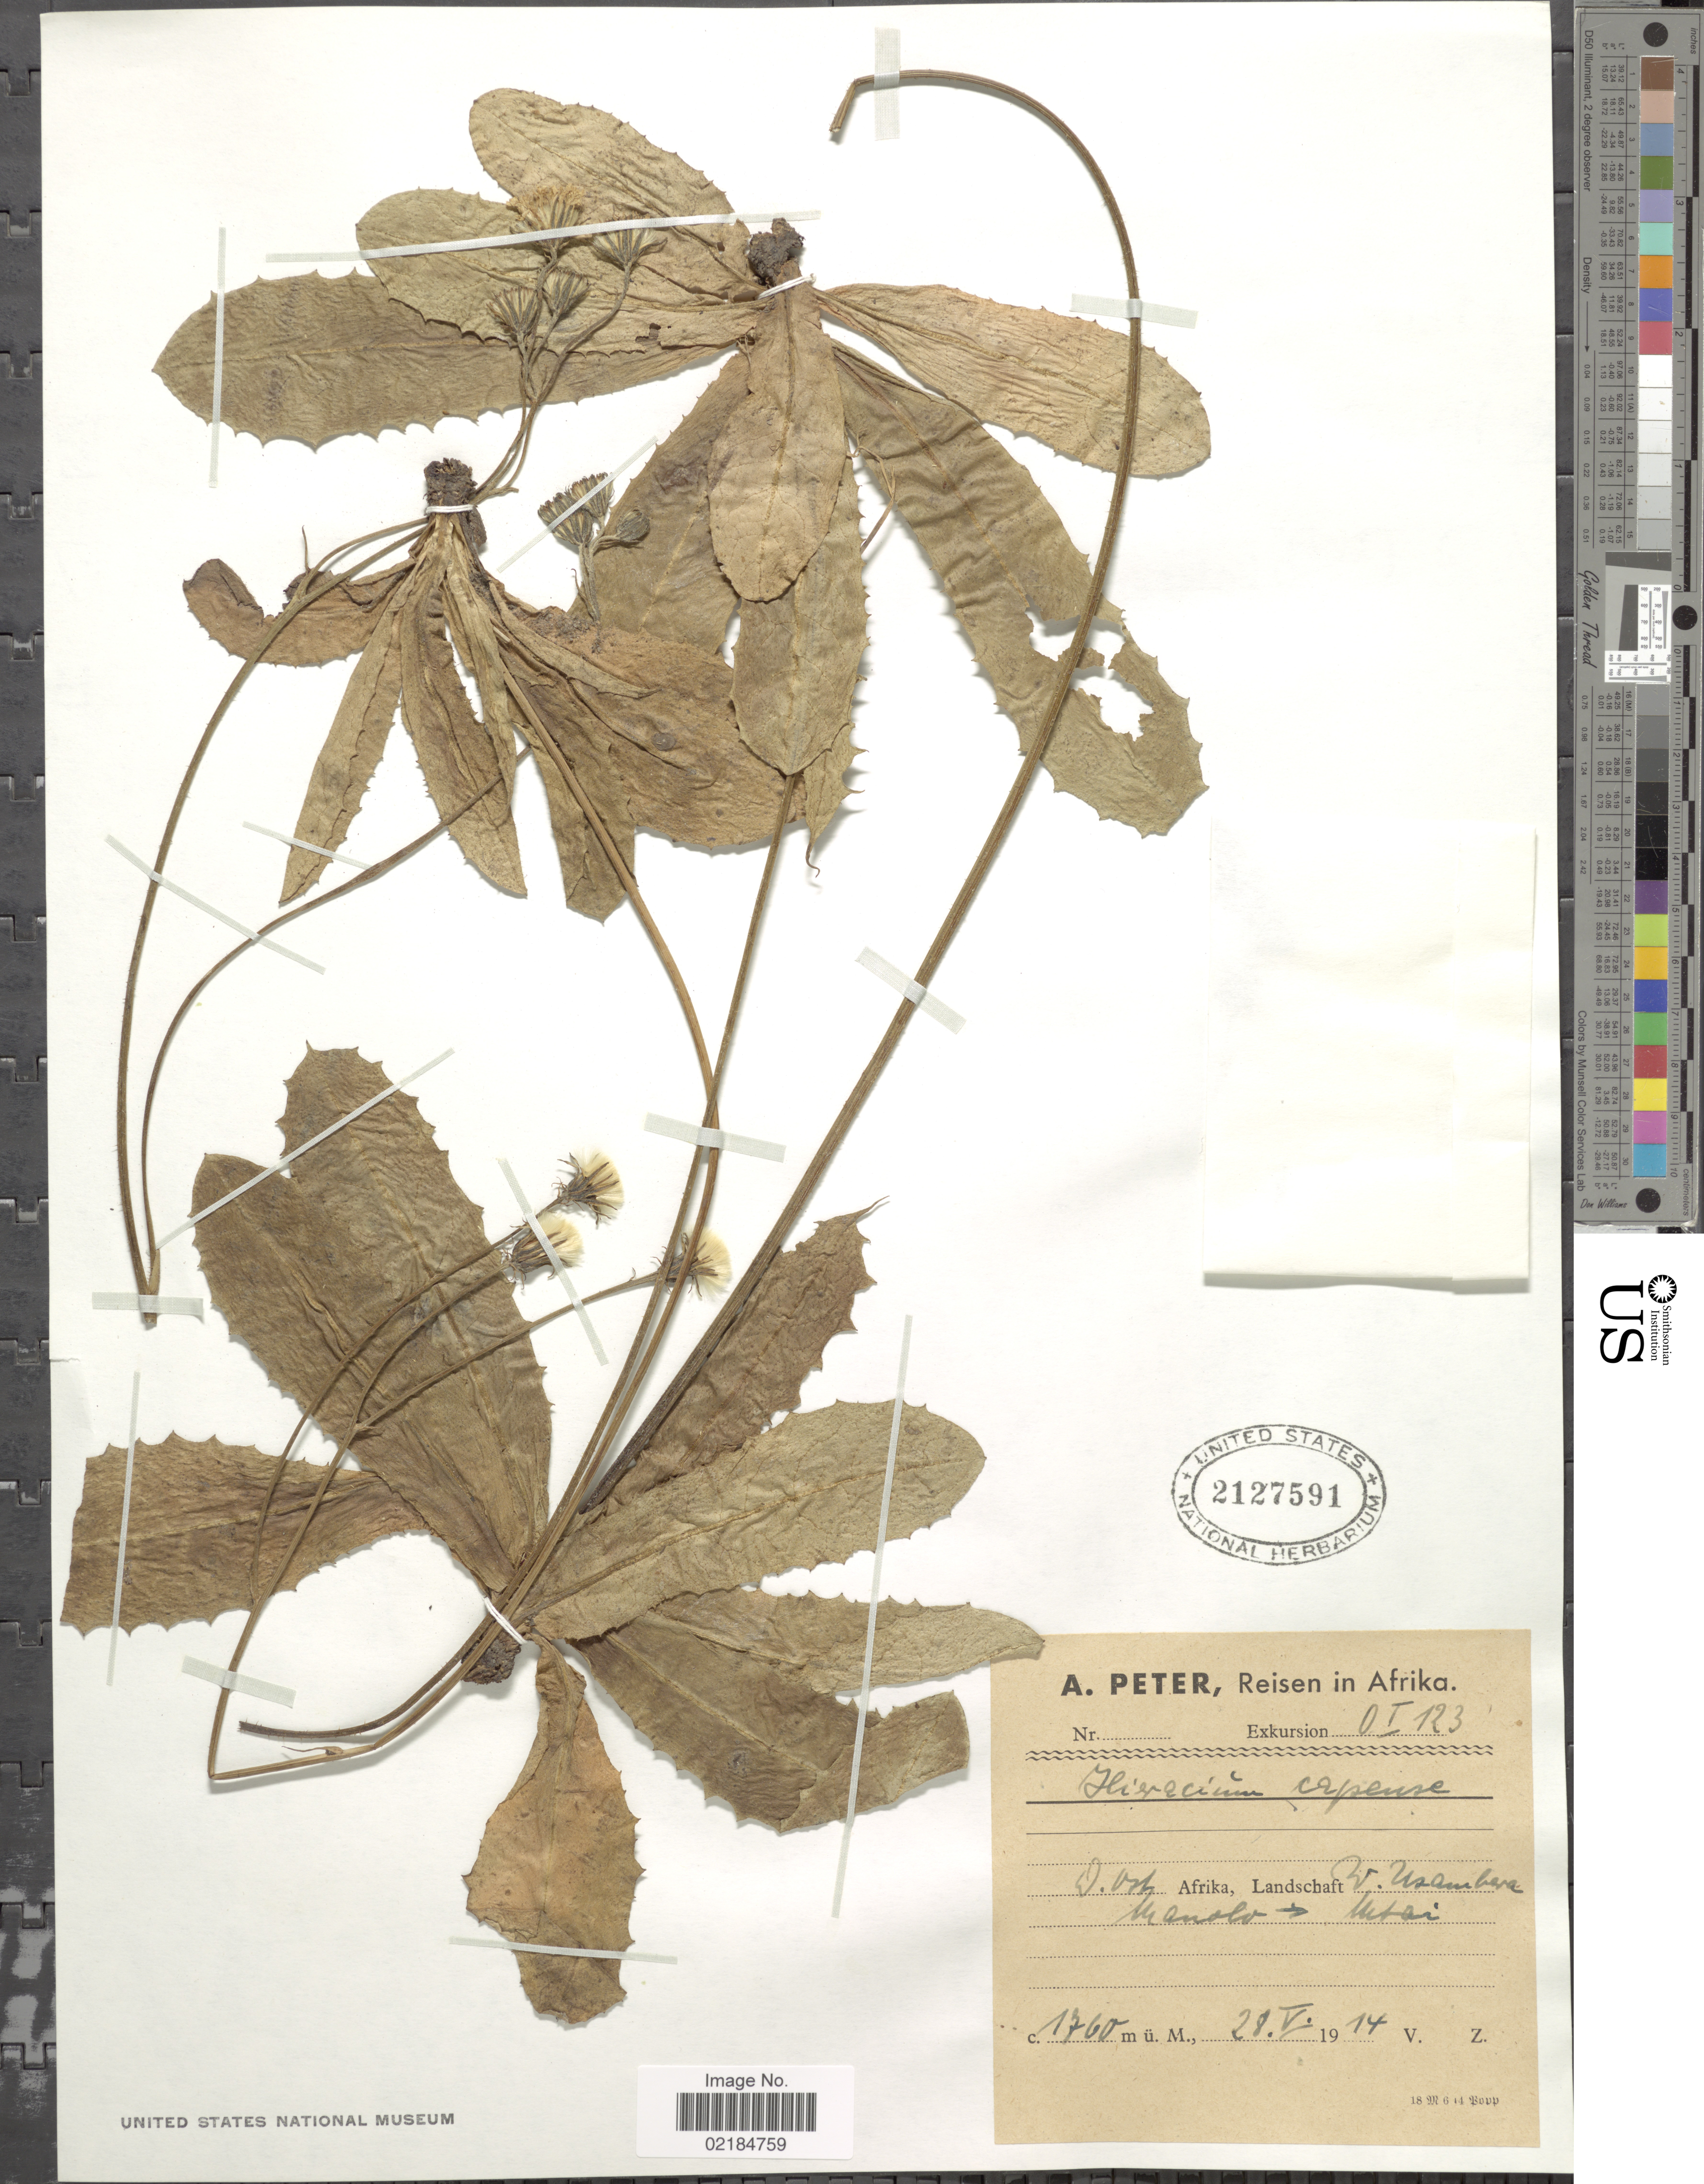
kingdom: Plantae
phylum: Tracheophyta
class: Magnoliopsida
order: Asterales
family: Asteraceae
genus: Hieracium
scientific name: Hieracium capense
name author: L.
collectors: A. Peter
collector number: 0I123?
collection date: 1760-05-28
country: Tanzania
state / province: Tanga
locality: W. Usambara, Manolo , Mtai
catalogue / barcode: US 2127591